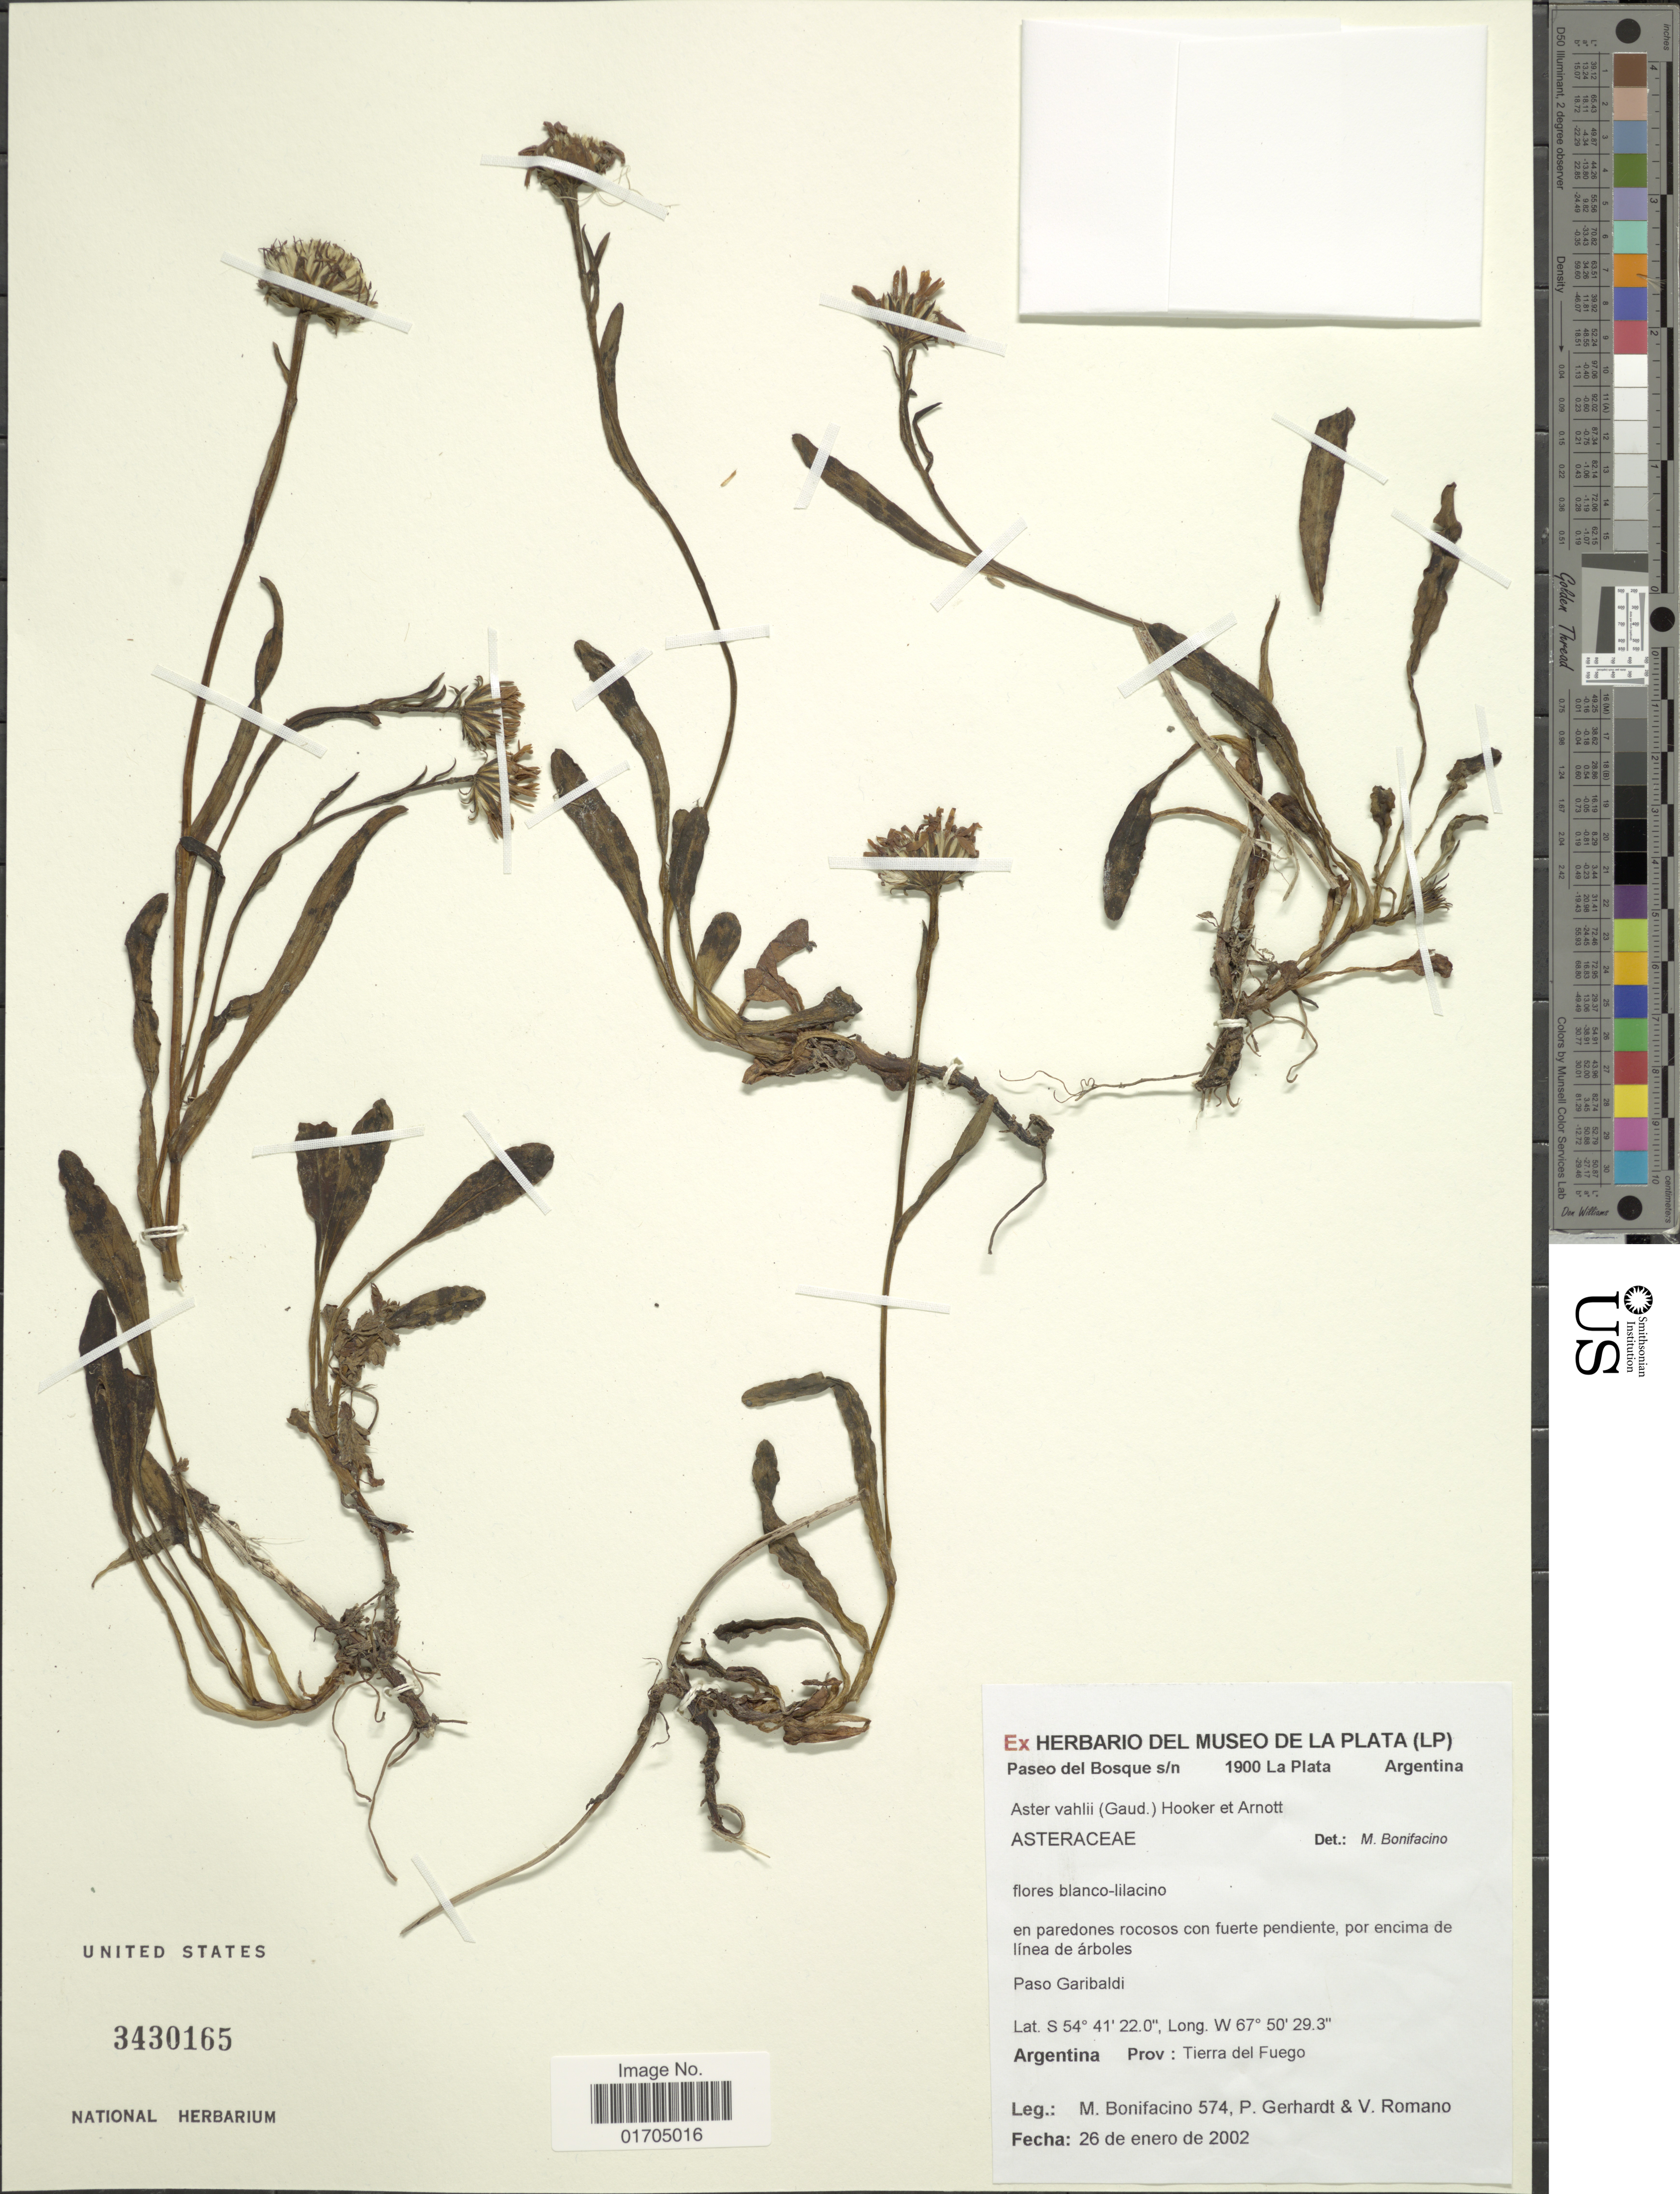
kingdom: Plantae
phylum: Tracheophyta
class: Magnoliopsida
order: Asterales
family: Asteraceae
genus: Symphyotrichum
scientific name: Symphyotrichum vahlii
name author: (Gaudich.) G.L. Nesom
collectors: M. Bonifacino, P. Gerhardt & V. Romano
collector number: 0574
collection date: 2002-01-26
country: Argentina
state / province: Tierra del Fuego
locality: Pas Garibaldi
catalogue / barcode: US 3430165